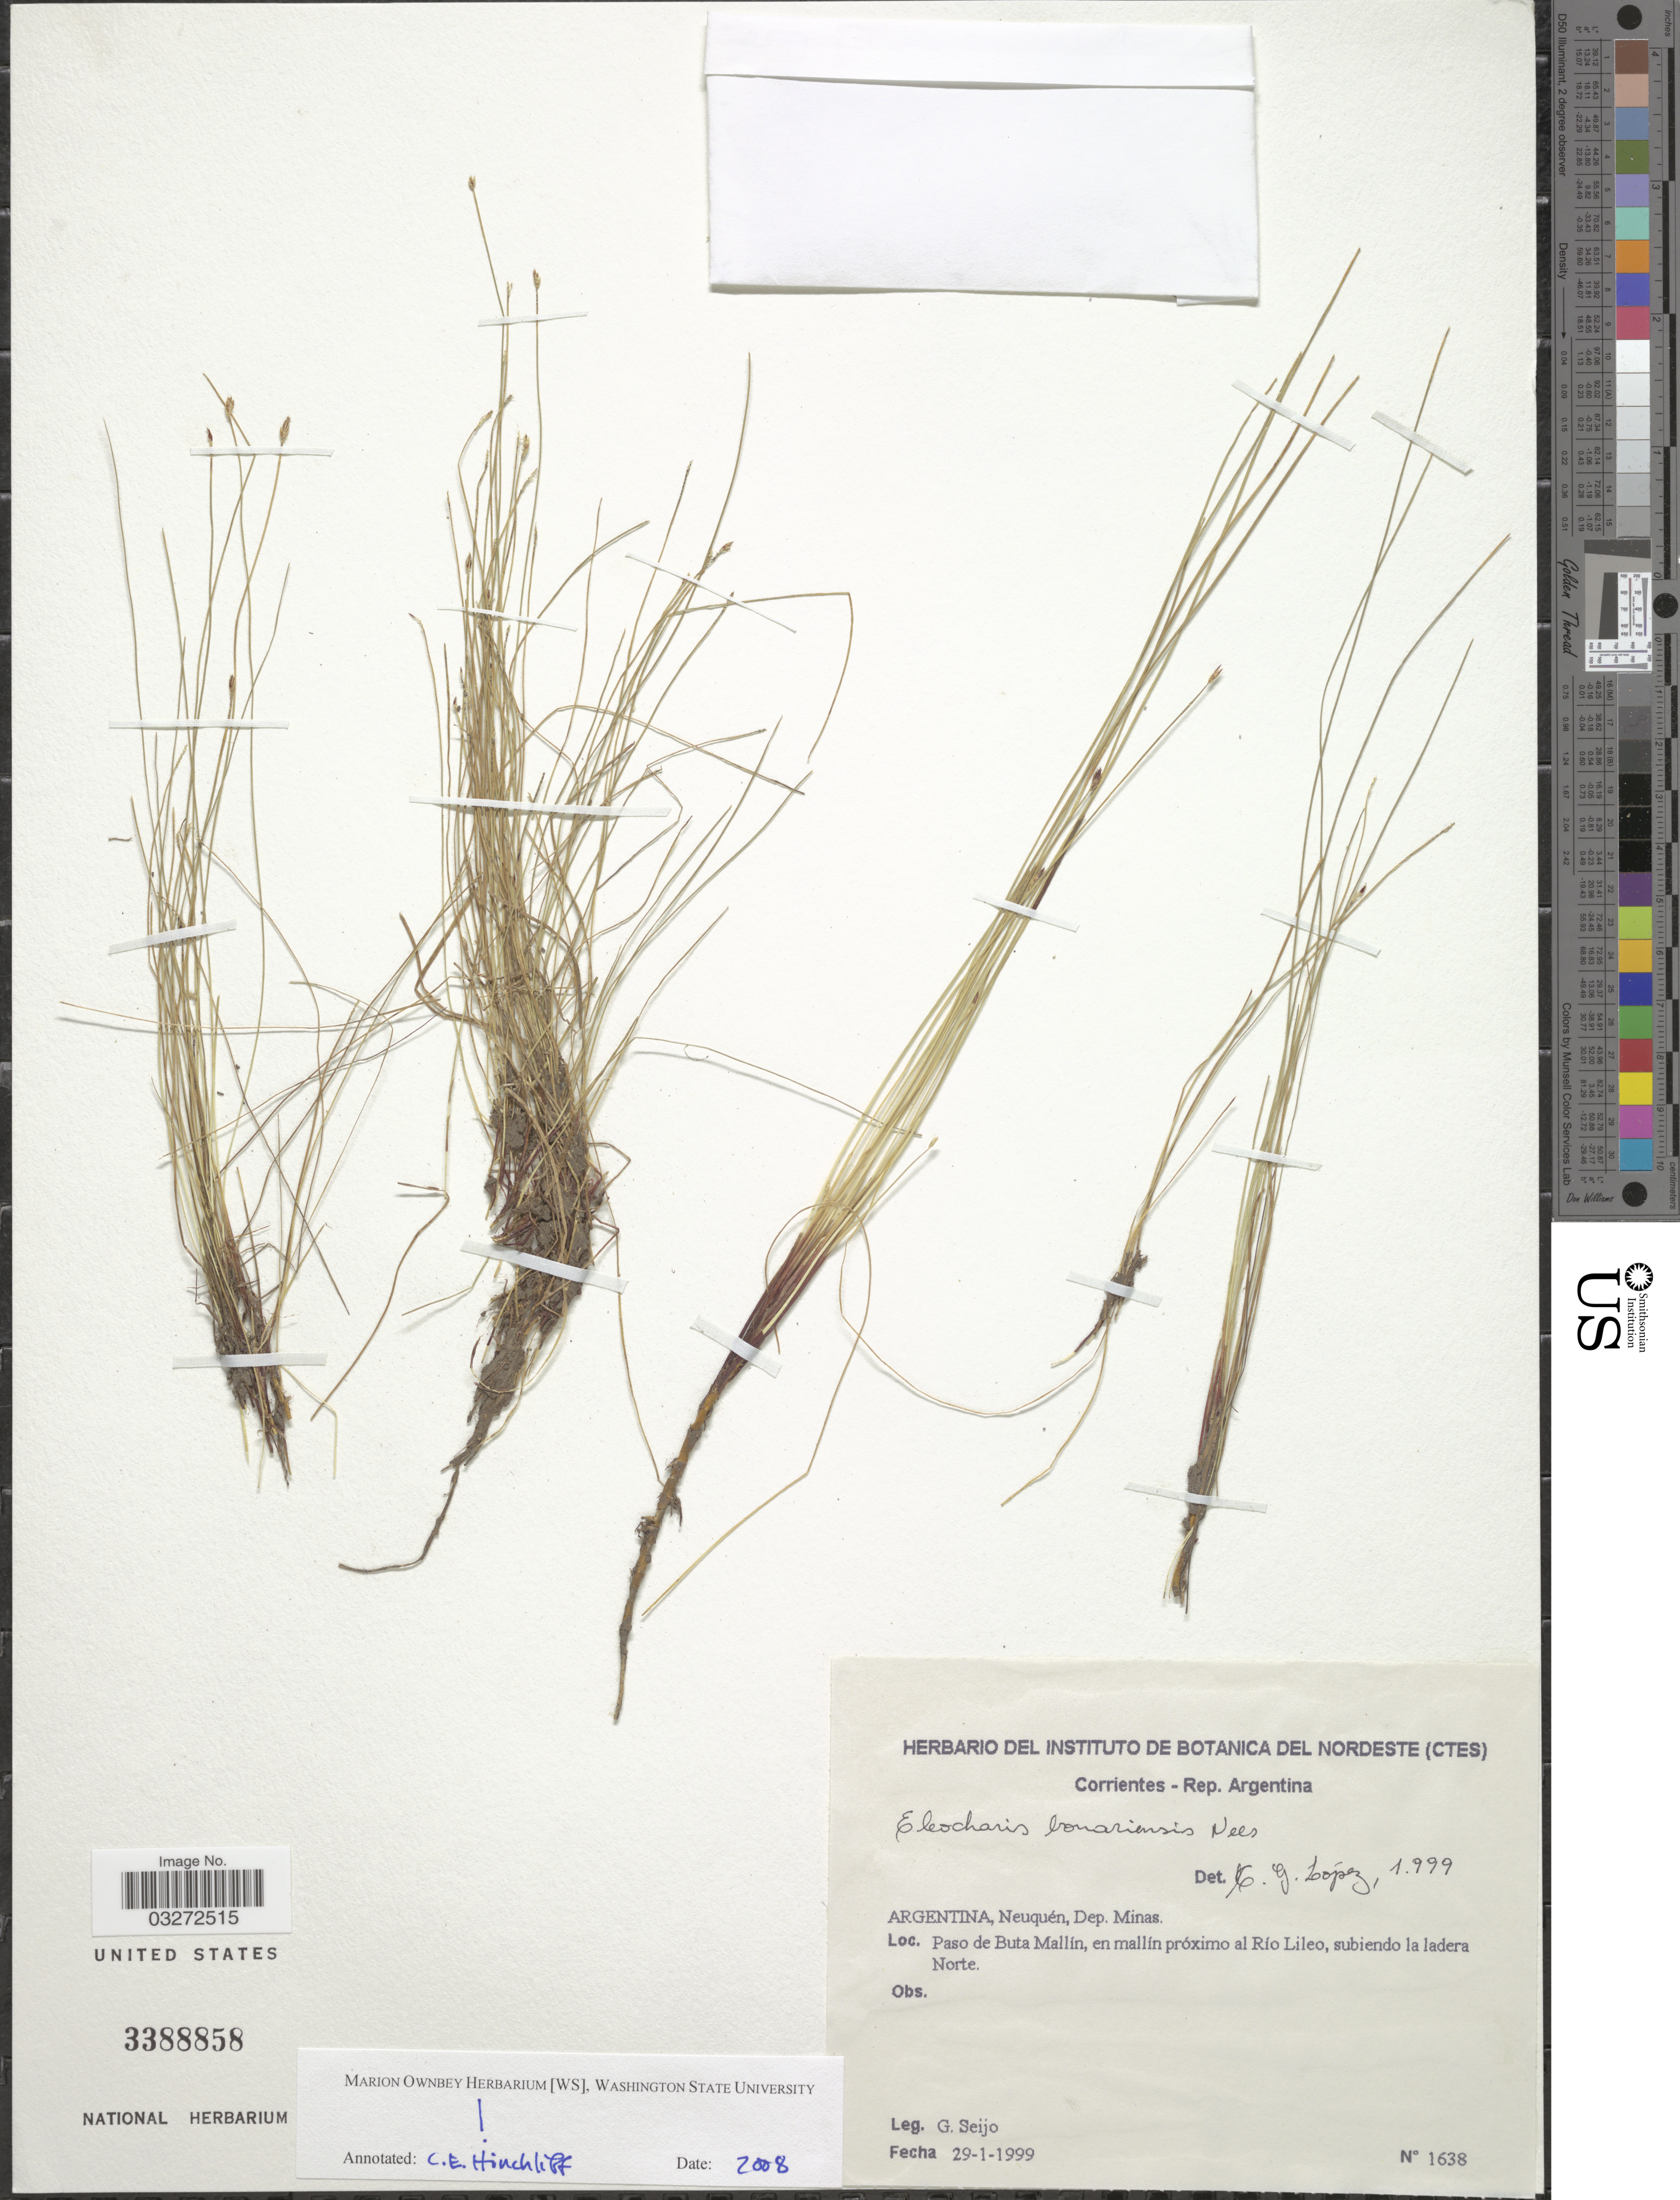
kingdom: Plantae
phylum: Tracheophyta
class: Liliopsida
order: Poales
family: Cyperaceae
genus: Eleocharis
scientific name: Eleocharis bonariensis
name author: Nees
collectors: G. Seijo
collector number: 1638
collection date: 1999-01-29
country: Argentina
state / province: Corrientes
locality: Neuquén, Dep. Minas. Paso de Buta Mallín, en mallín próximo al Río Lileo, subiendo la ladera Norte.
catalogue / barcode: US 3388858